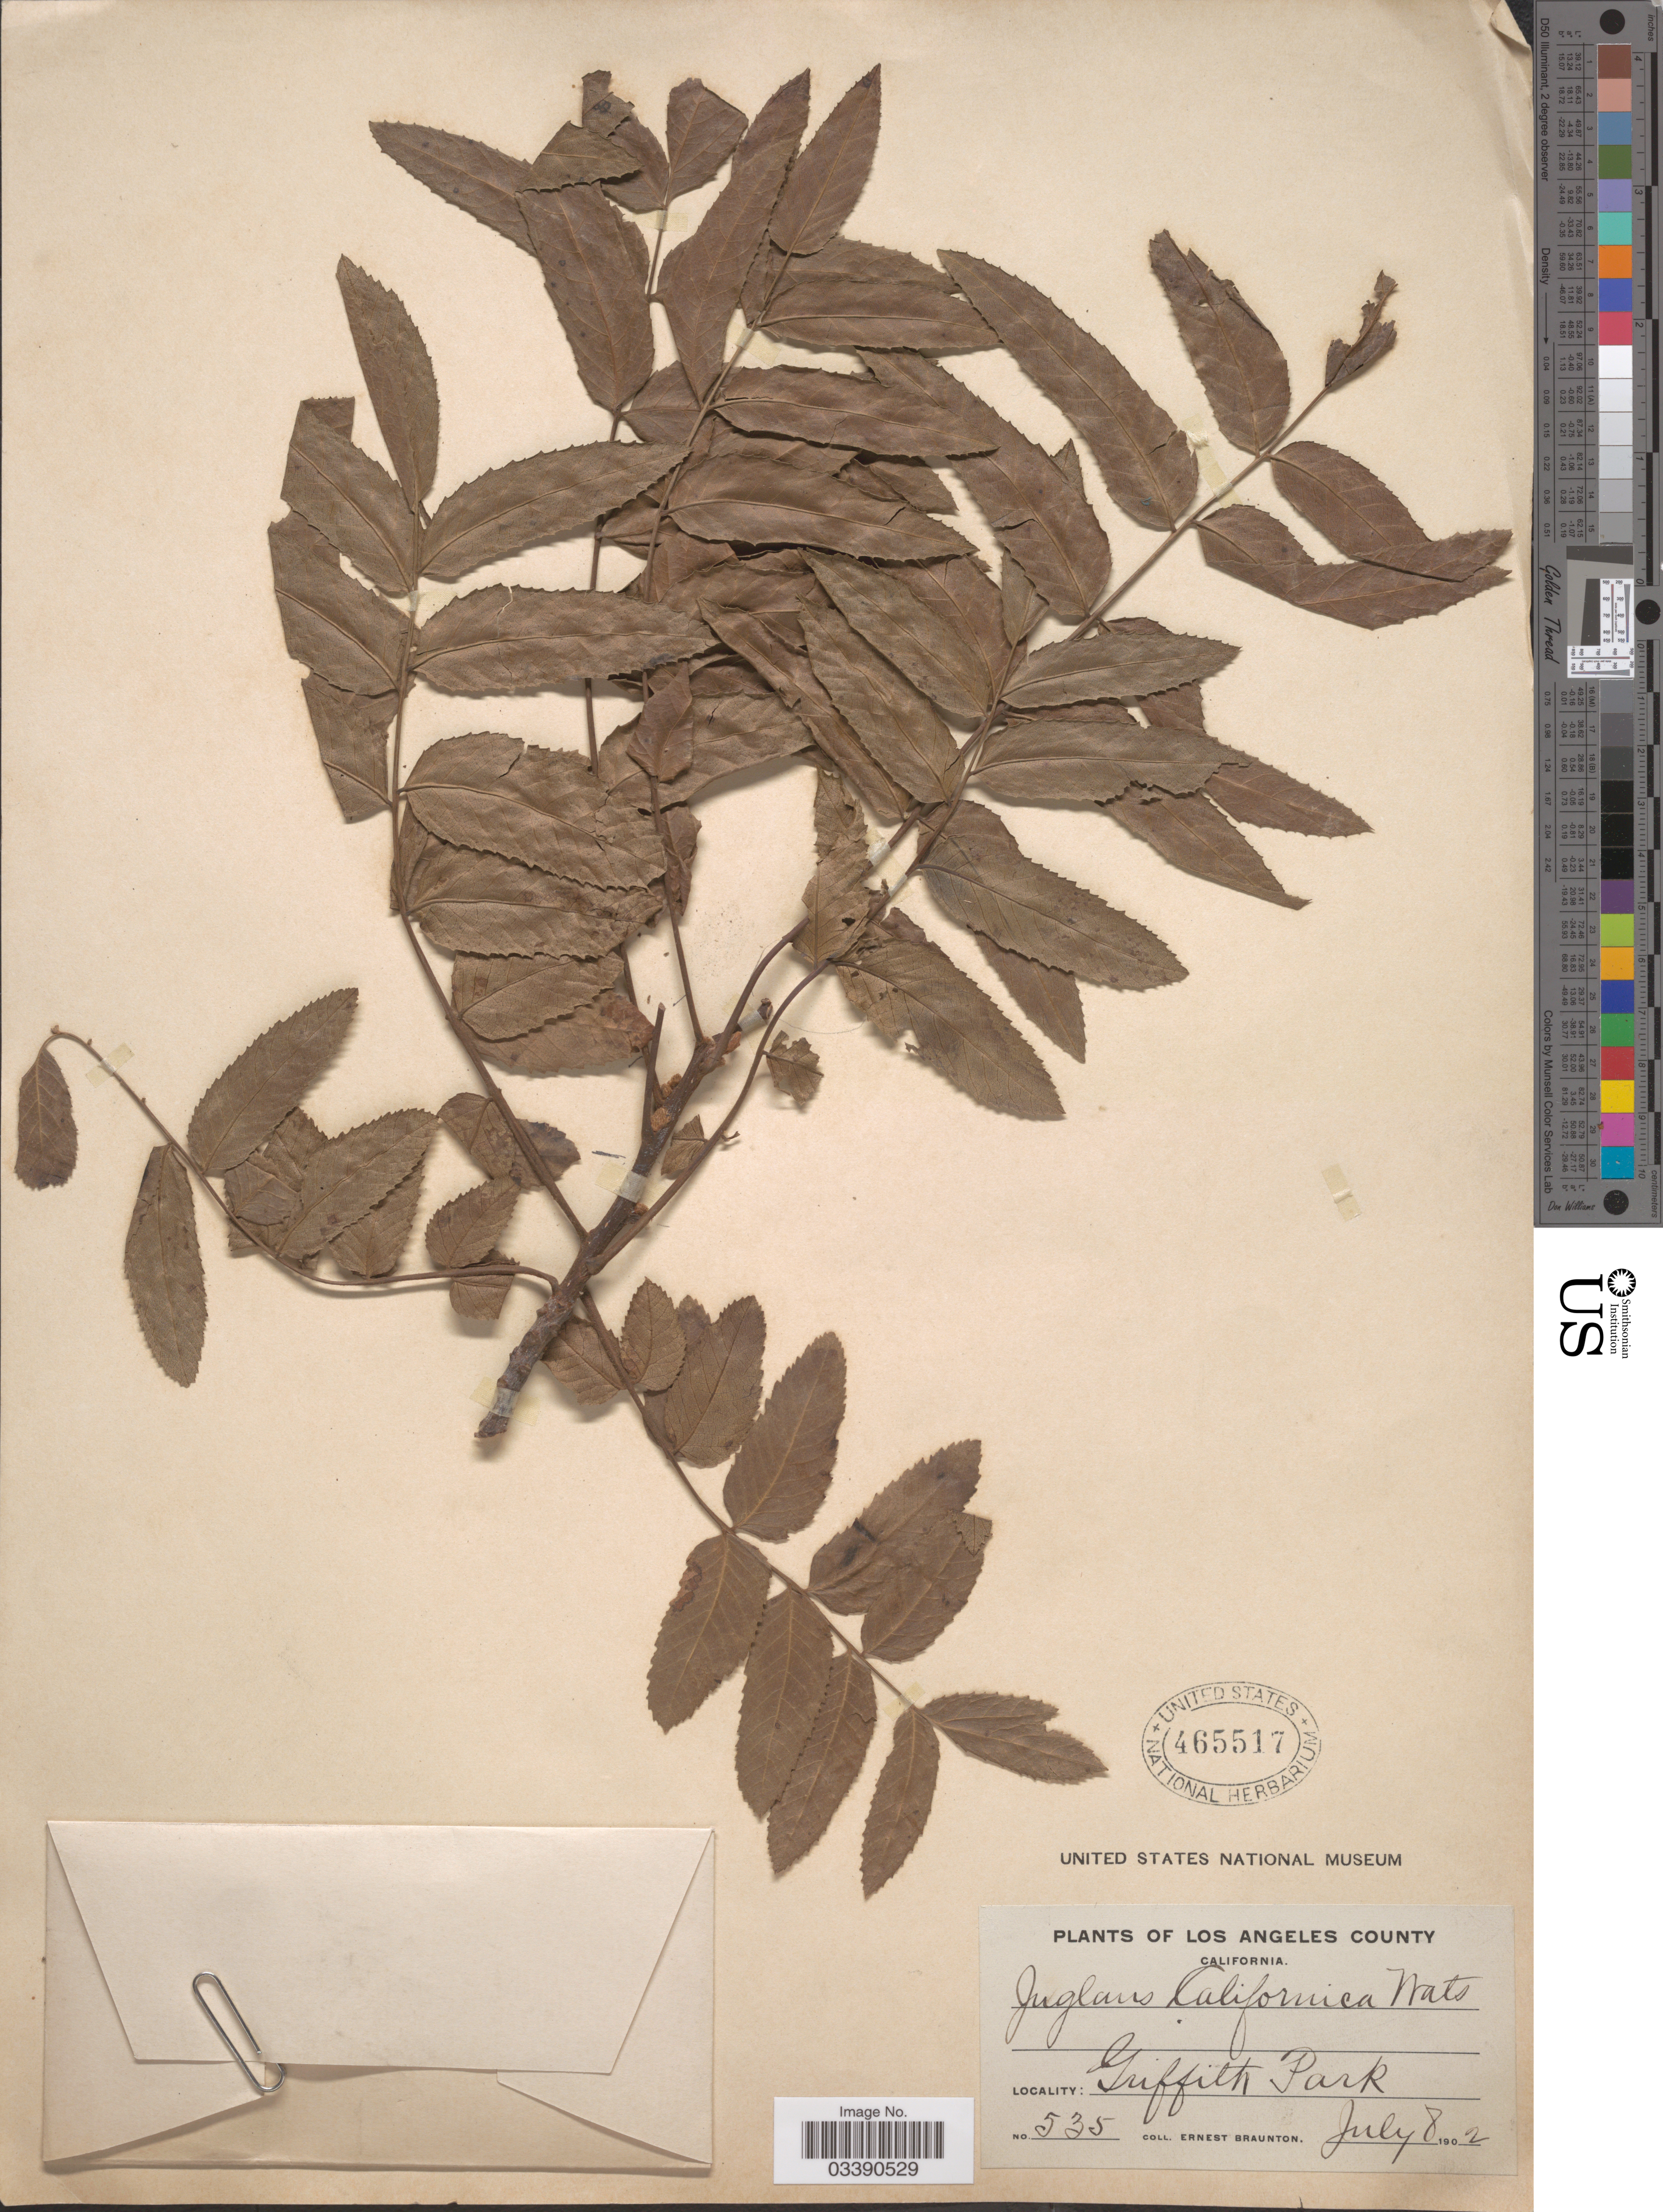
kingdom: Plantae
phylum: Tracheophyta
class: Magnoliopsida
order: Fagales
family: Juglandaceae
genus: Juglans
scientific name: Juglans californica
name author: S. Watson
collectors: E. Braunton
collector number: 535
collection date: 1902-07-08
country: United States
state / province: California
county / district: Los Angeles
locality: Los Angeles County. Griffith Park.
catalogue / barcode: US 465517